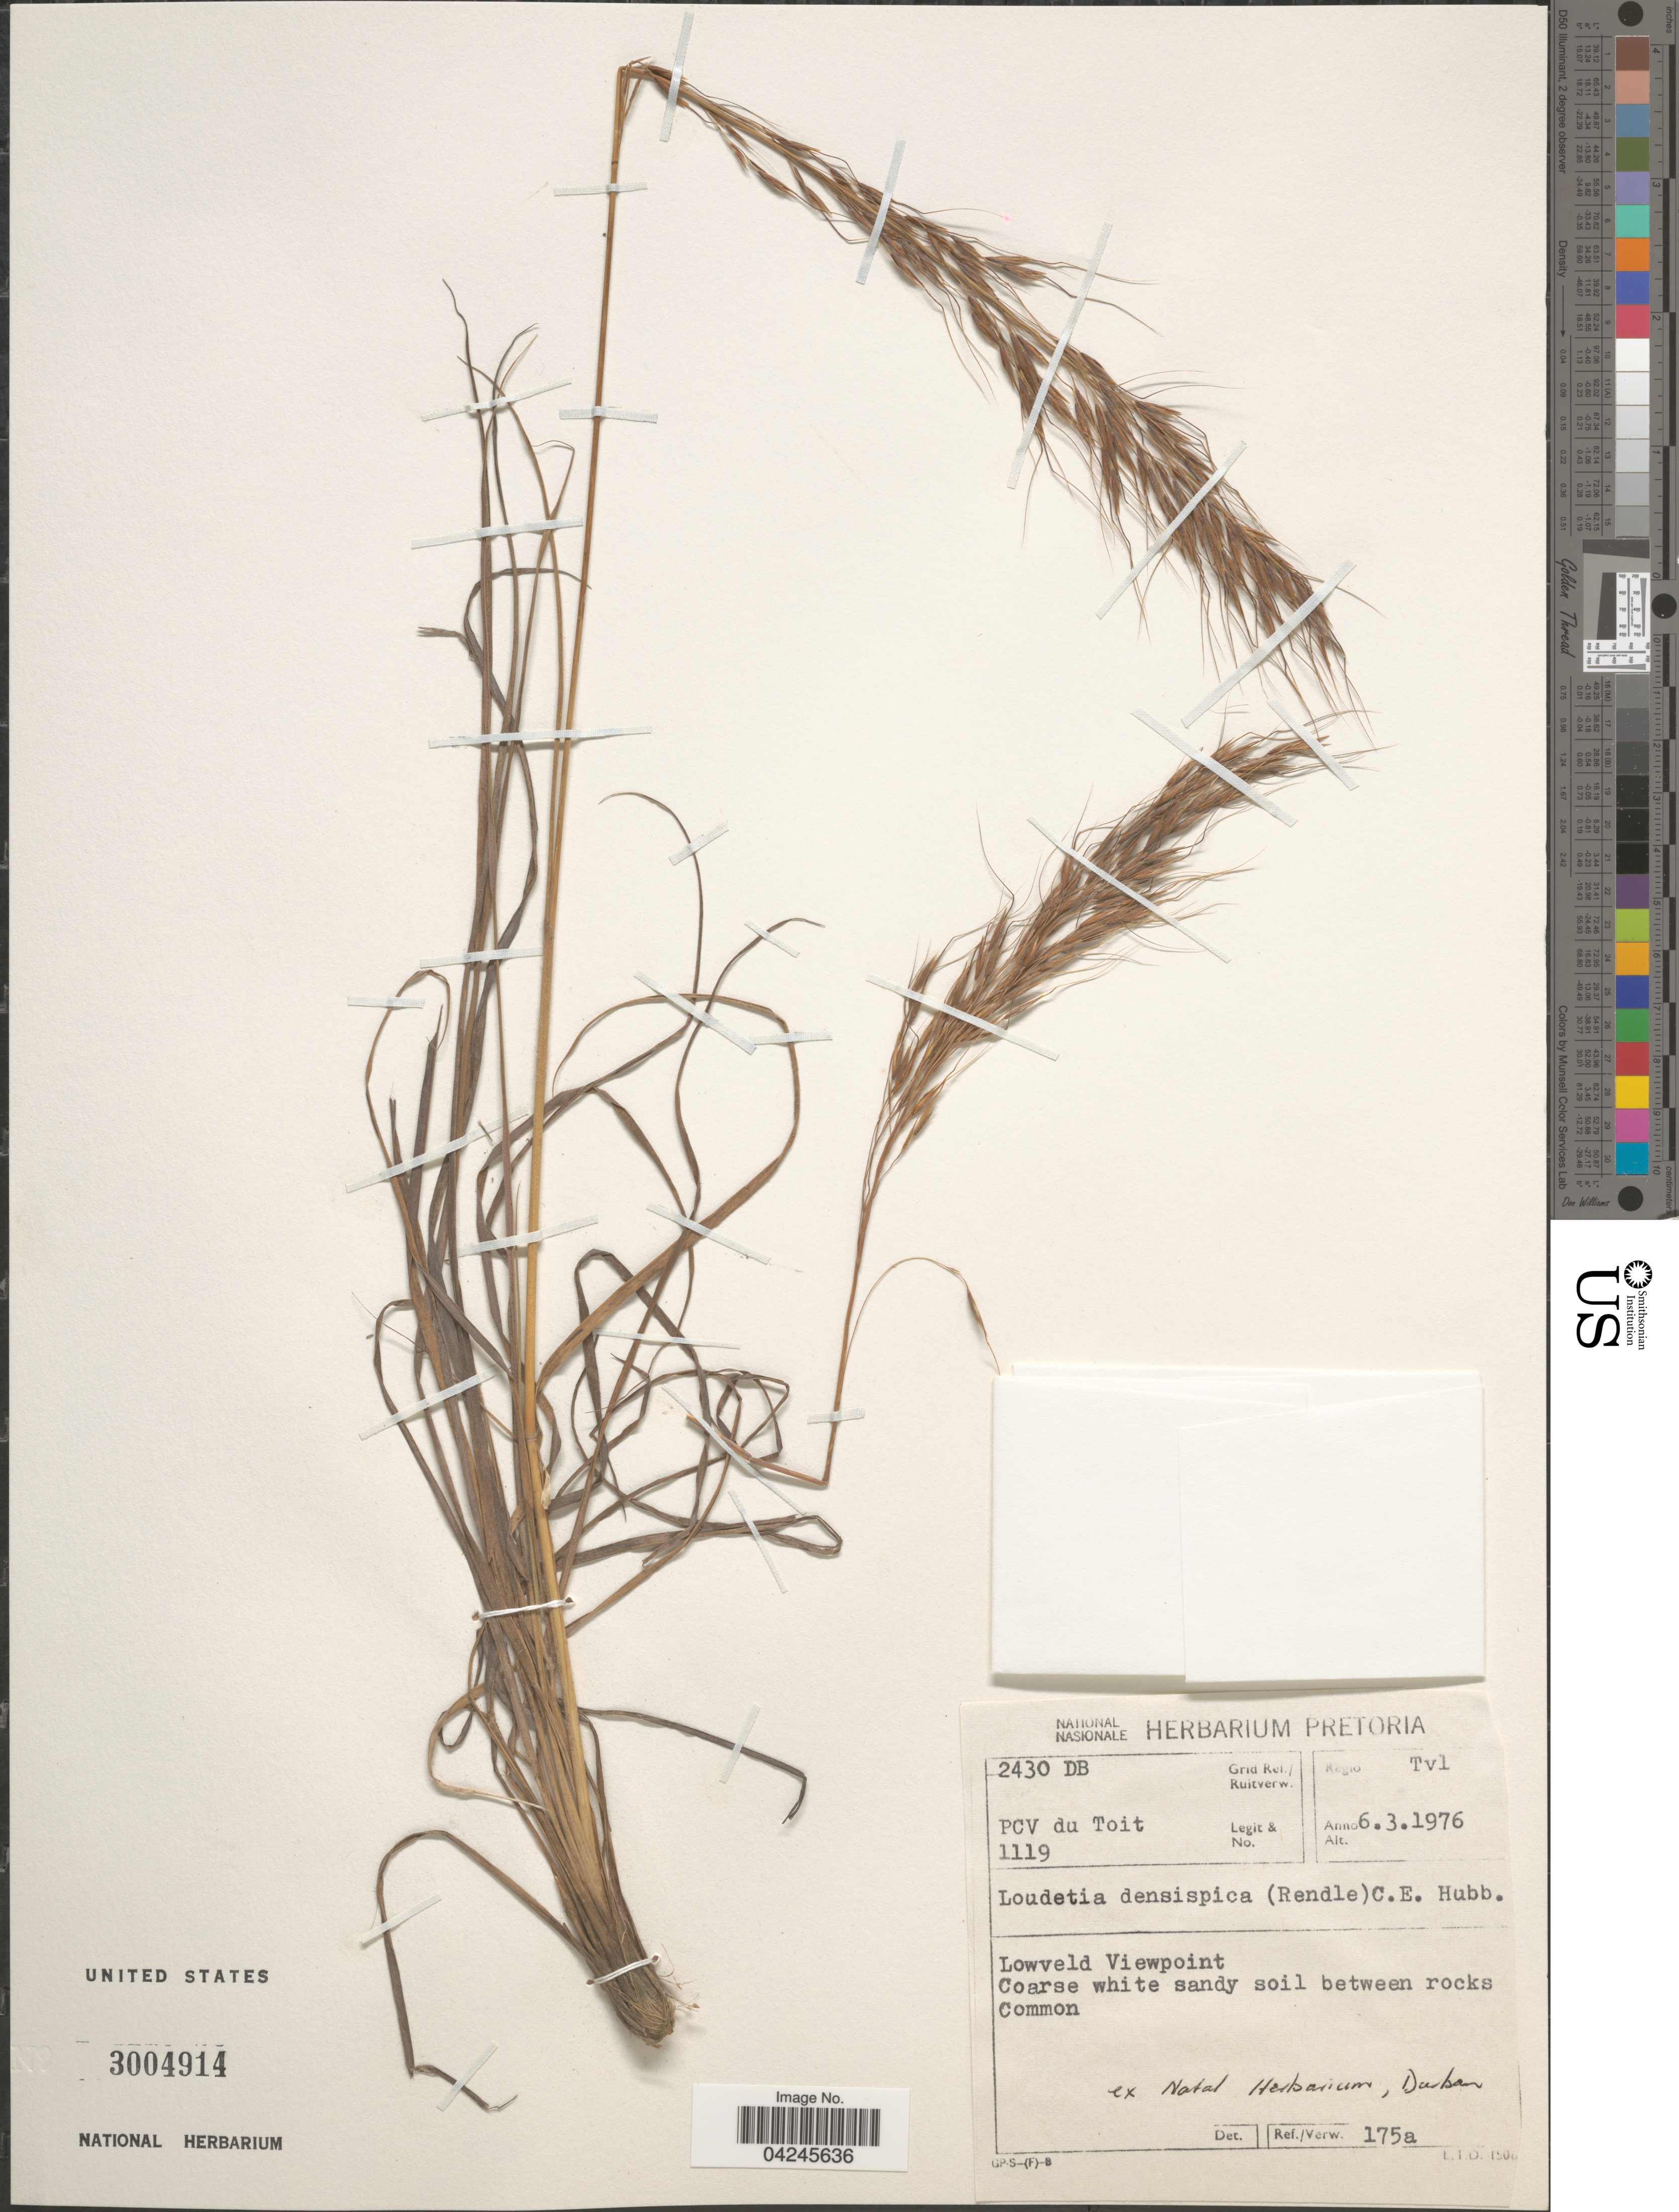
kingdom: Plantae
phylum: Tracheophyta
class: Liliopsida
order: Poales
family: Poaceae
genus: Loudetia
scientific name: Loudetia densispica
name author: (Rendle) C. E. Hubb.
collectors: P. Du Toit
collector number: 1119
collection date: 1976-03-06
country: South Africa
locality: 2430 DB Grid Ref./ Ruitverw. Regio Tvl. Lowveld Viewpoint.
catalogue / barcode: US 3004914